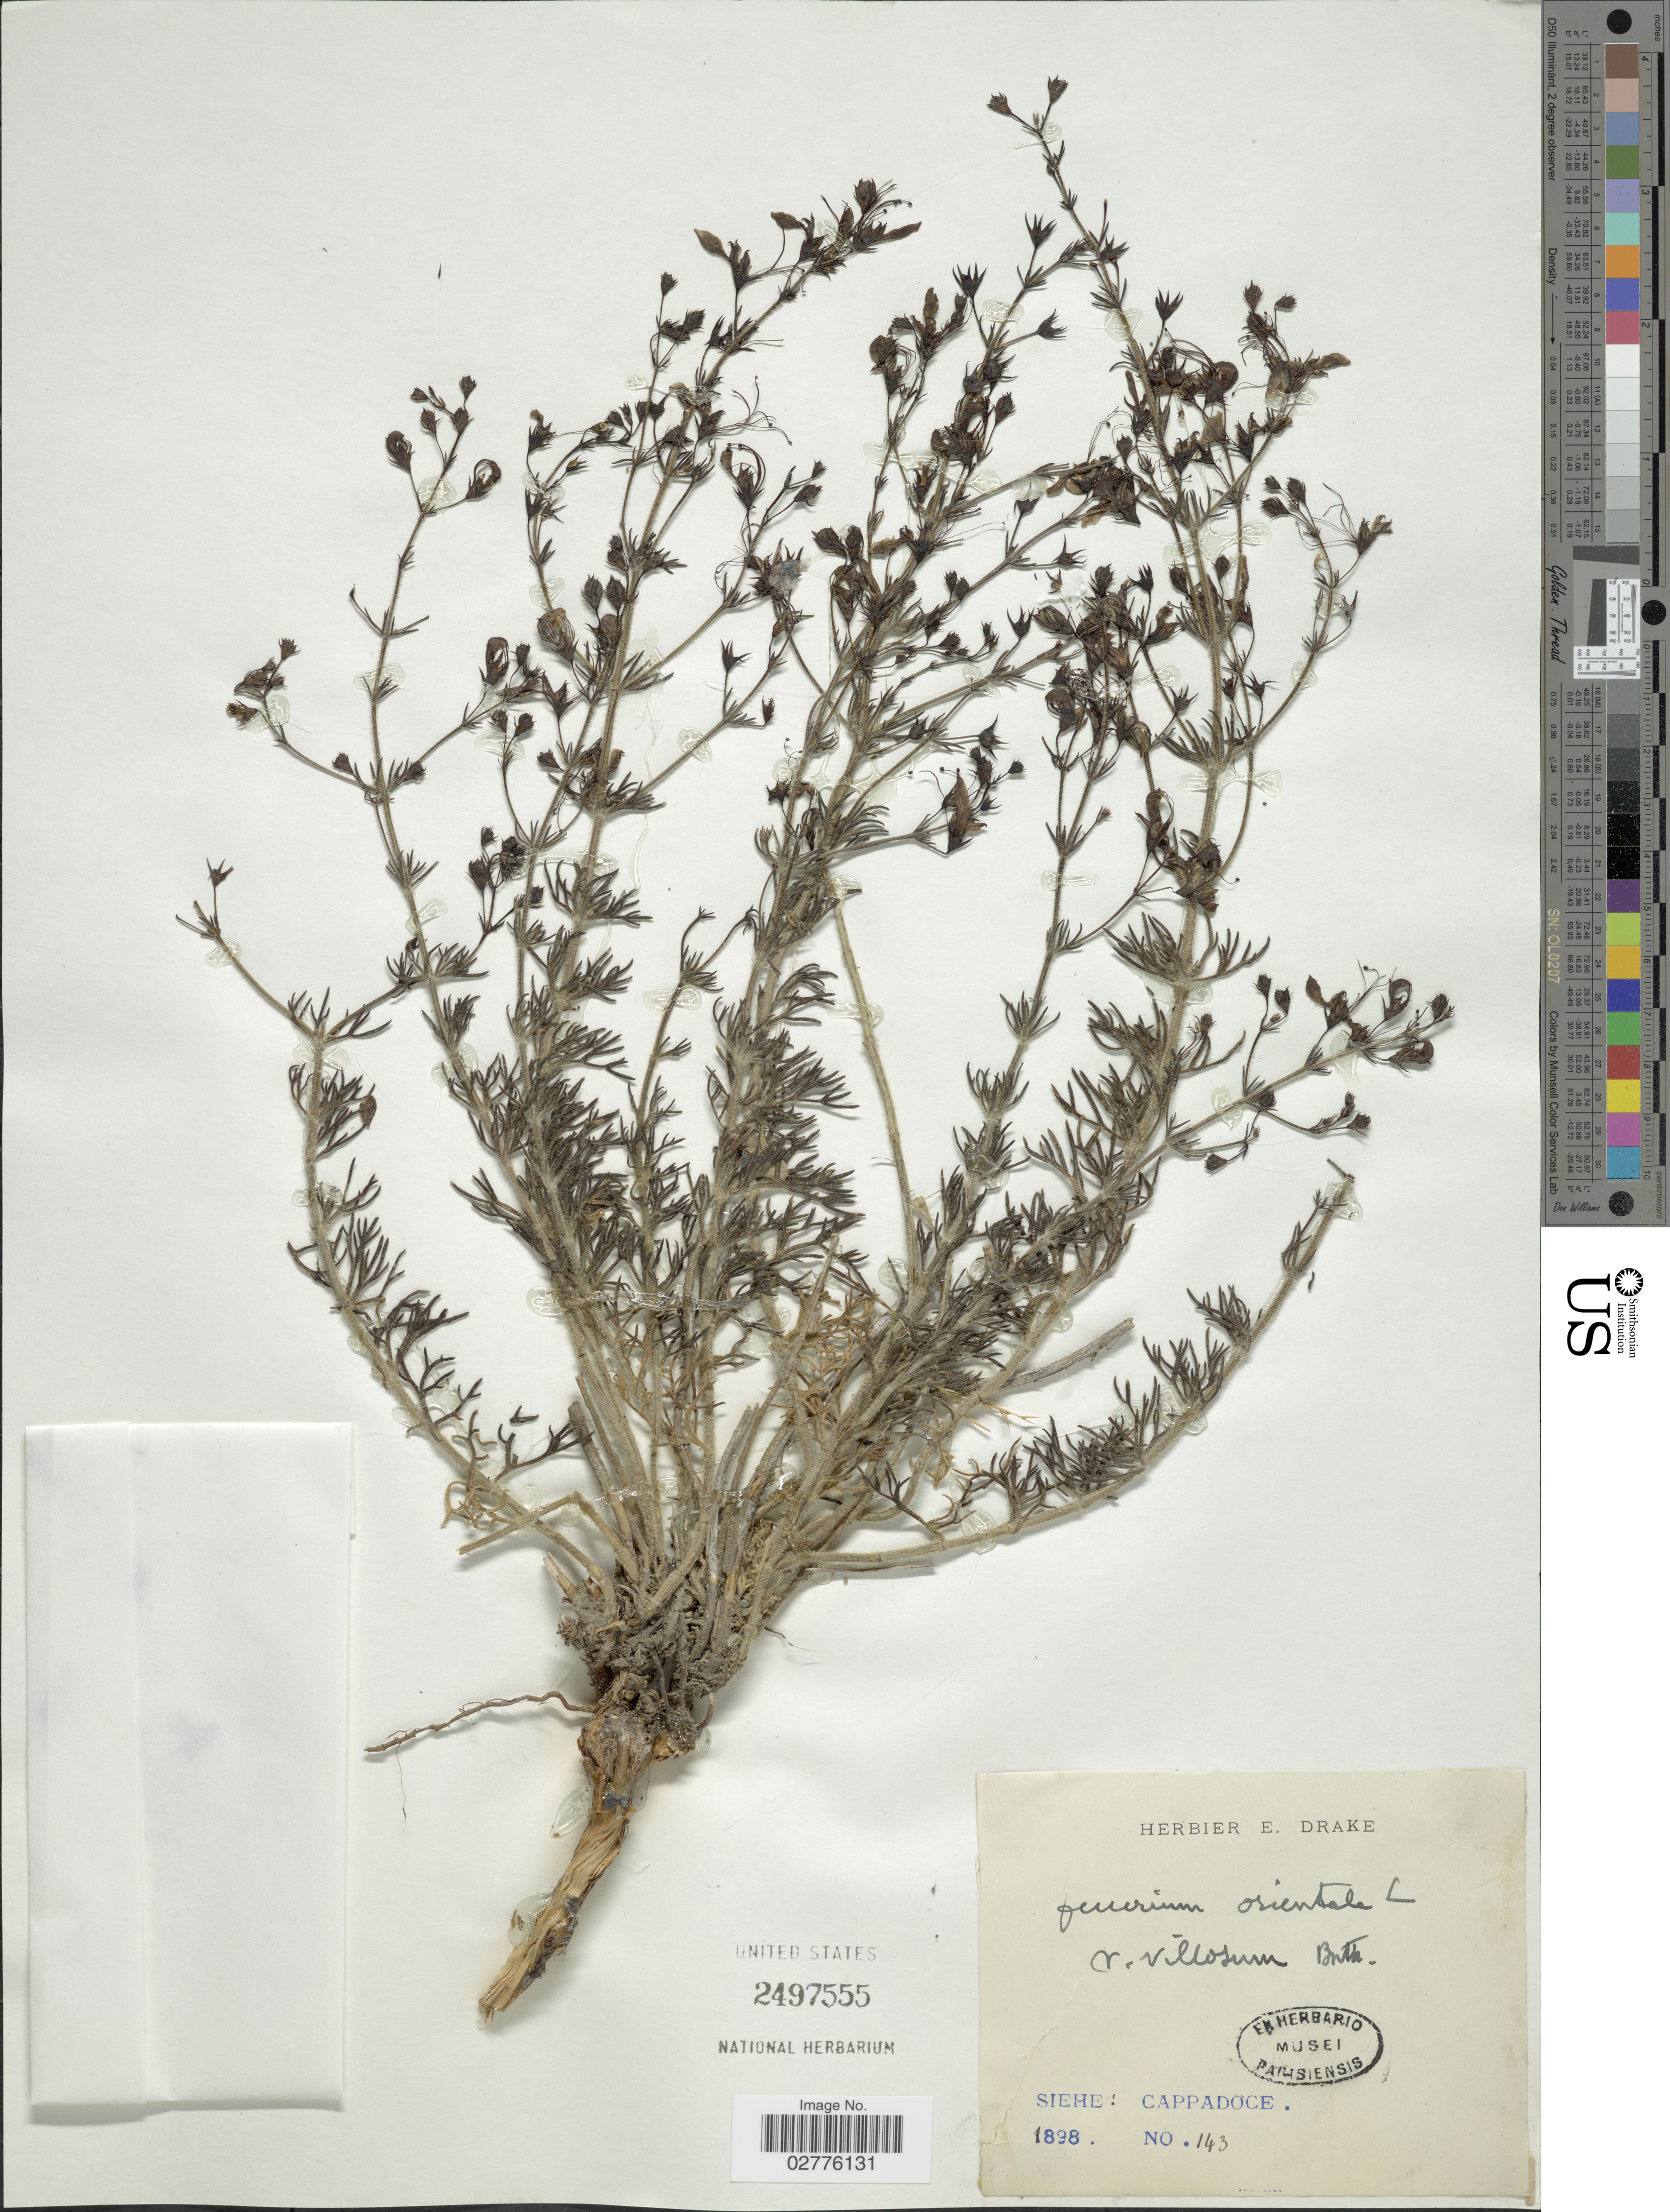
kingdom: Plantae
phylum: Tracheophyta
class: Magnoliopsida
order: Lamiales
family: Lamiaceae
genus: Teucrium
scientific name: Teucrium orientale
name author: L.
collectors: ex herb. E. Drake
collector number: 143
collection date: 1898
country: Turkey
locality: Siehe: Cappadoce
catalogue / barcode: US 2497555